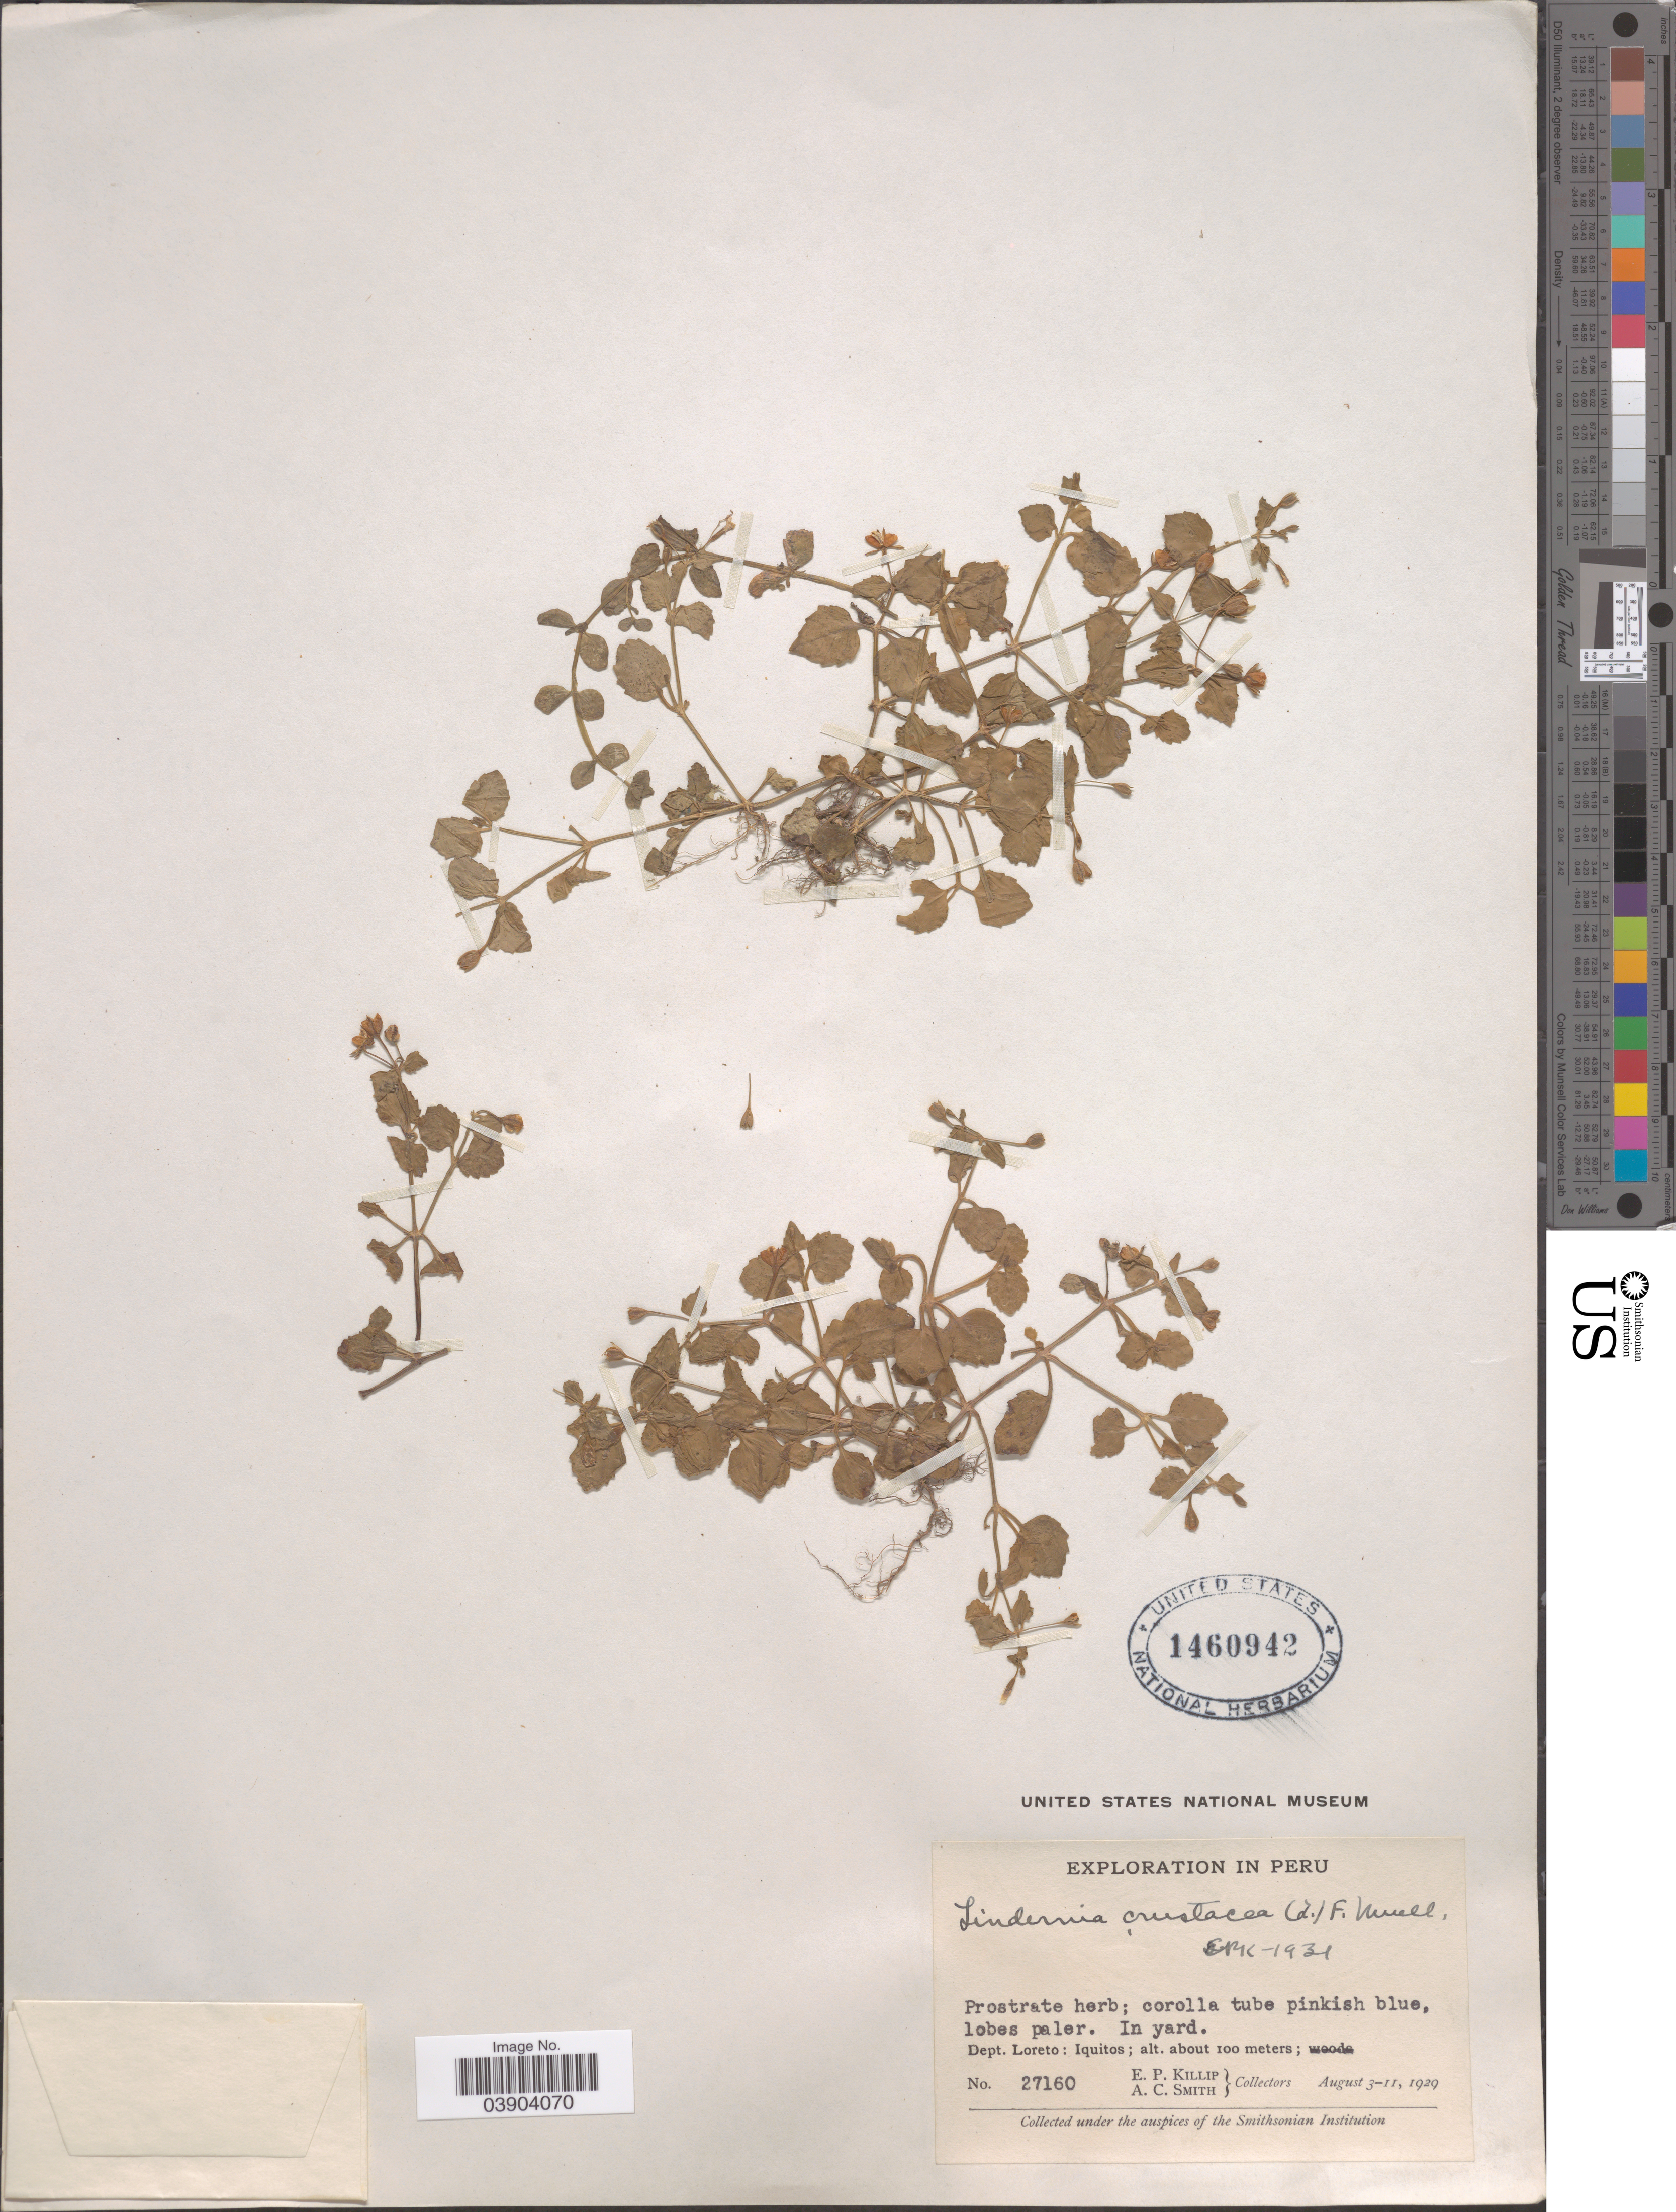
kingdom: Plantae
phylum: Tracheophyta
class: Magnoliopsida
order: Lamiales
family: Linderniaceae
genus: Lindernia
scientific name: Lindernia crustacea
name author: (L.) F. Muell.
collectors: E. P. Killip & A. C. Smith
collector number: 27160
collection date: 1929-08-03/1929-08-11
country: Peru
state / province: Loreto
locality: In yard. Dept. Loreto: Iquitos.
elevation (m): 100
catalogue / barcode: US 1460942